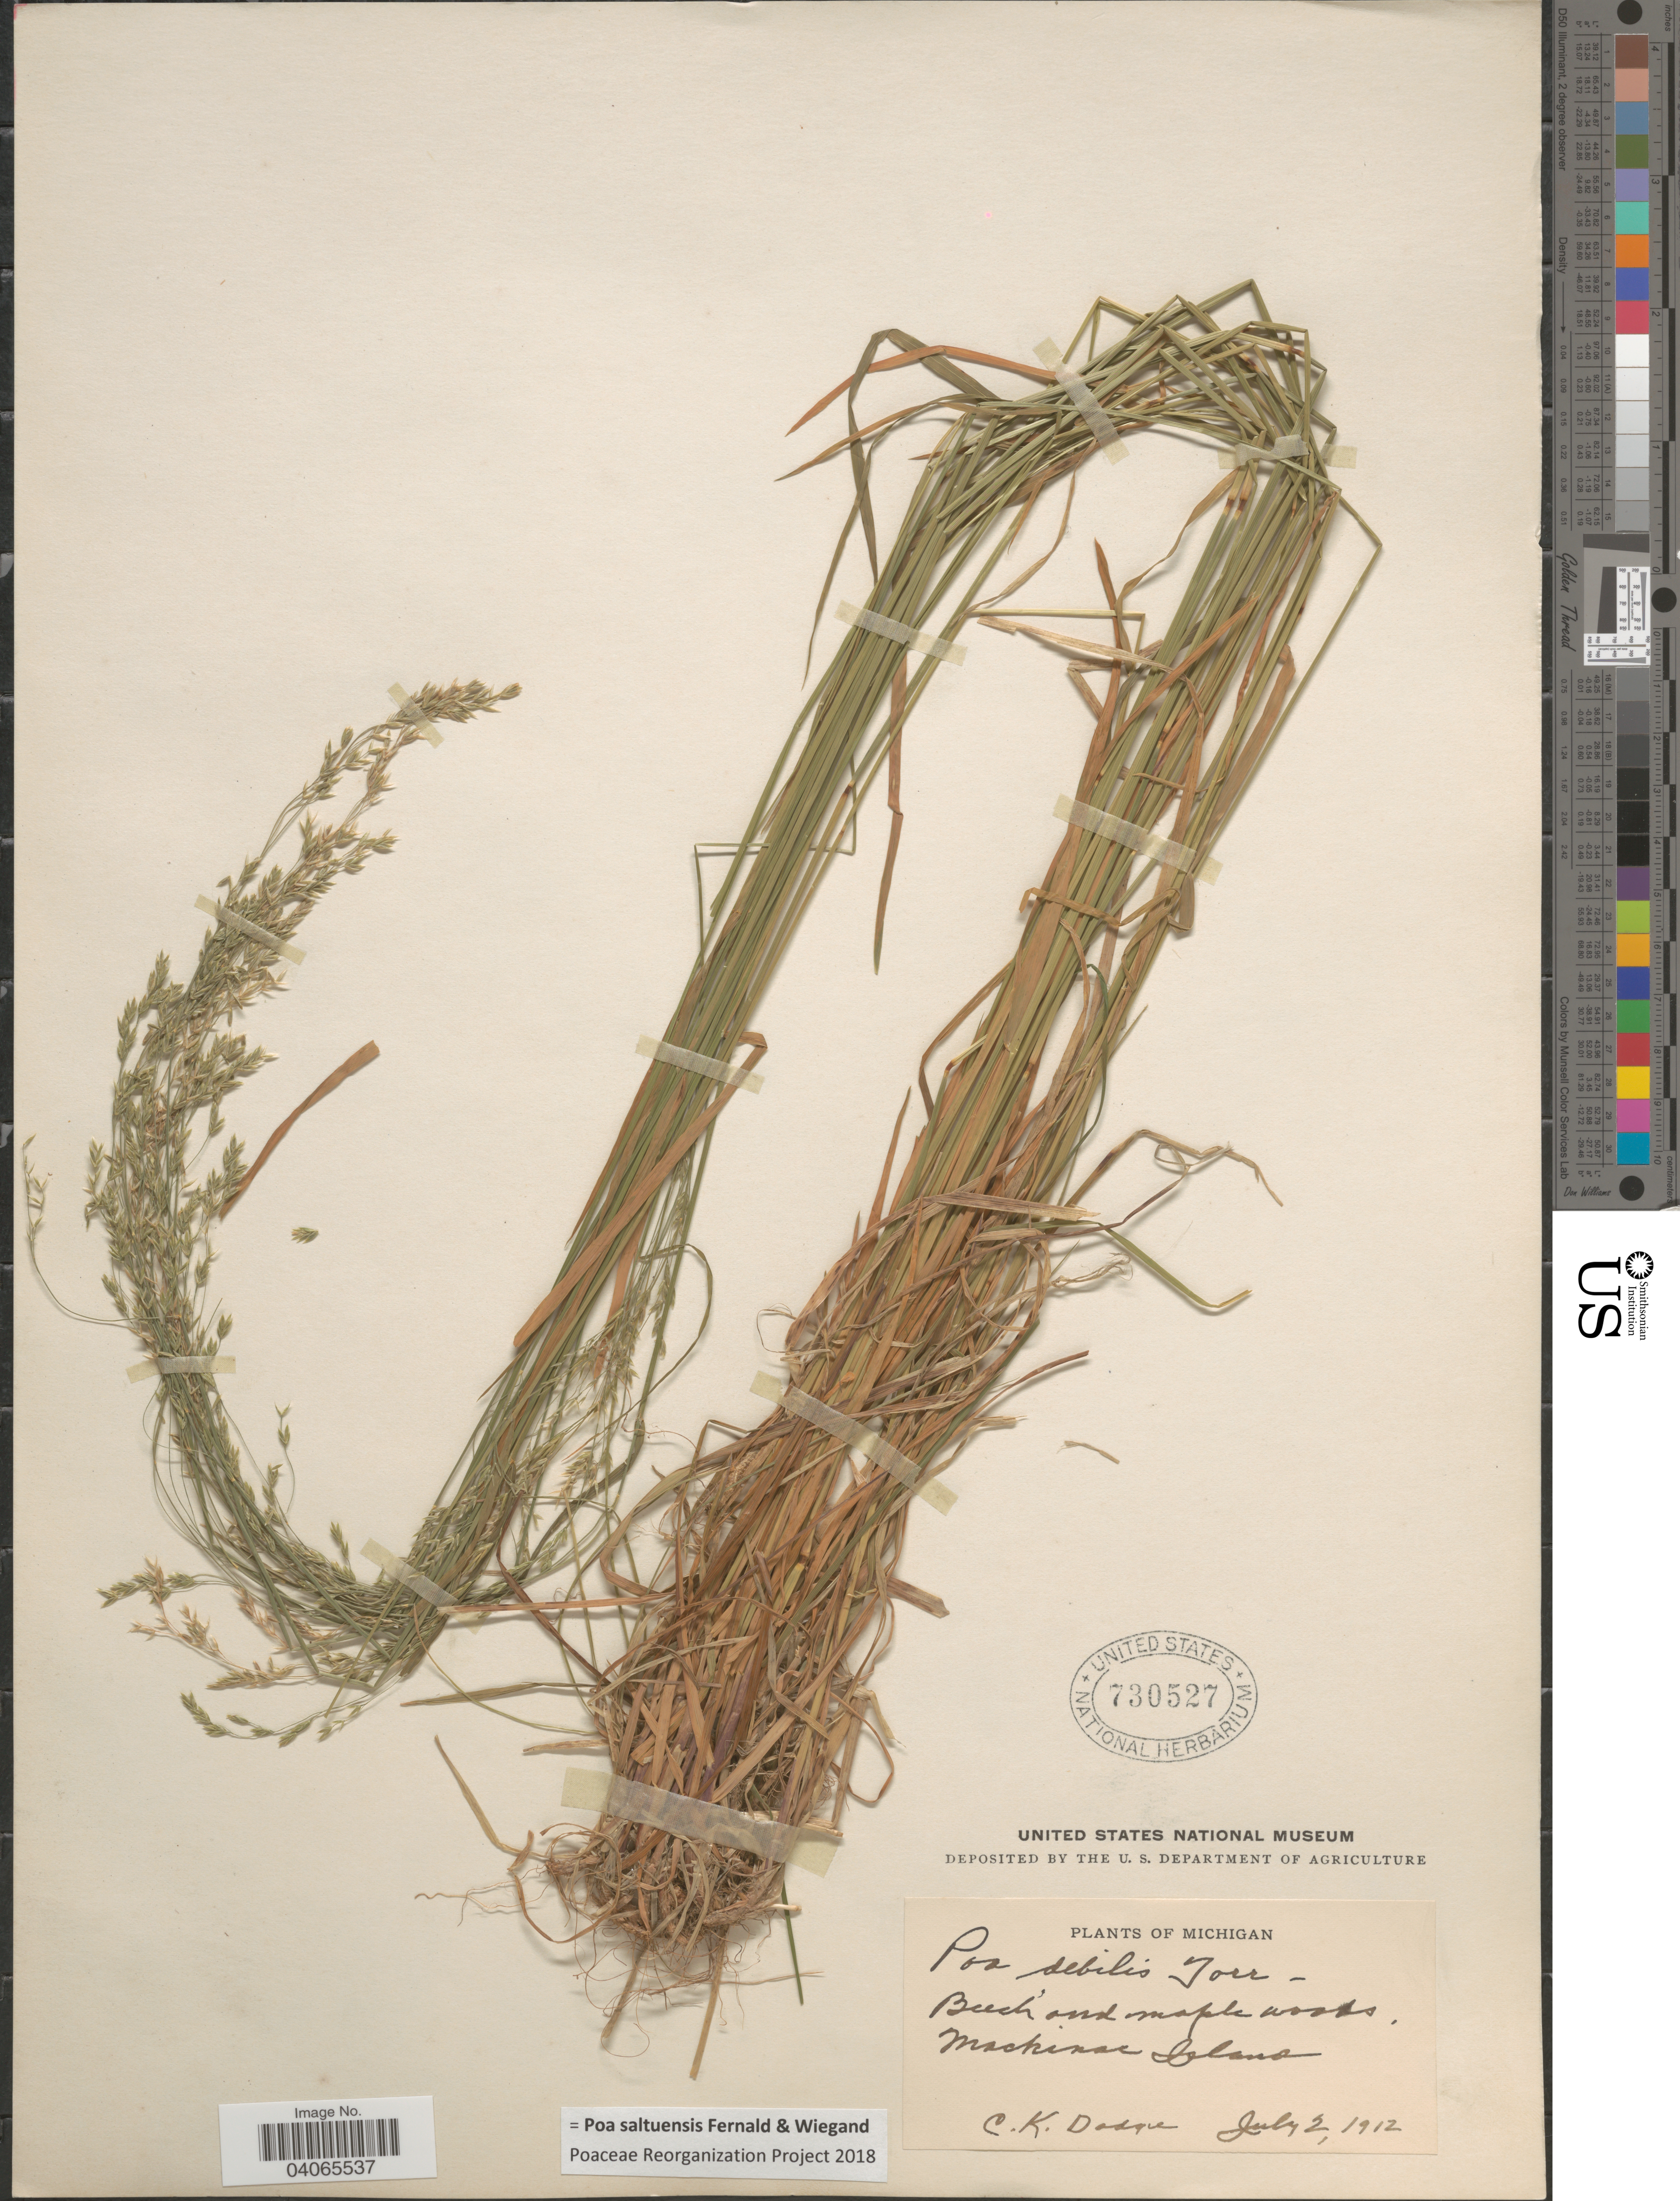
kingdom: Plantae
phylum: Tracheophyta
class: Liliopsida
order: Poales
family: Poaceae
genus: Poa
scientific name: Poa saltuensis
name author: Fernald & Wiegand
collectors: C. Dodge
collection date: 1912-07-02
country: United States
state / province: Michigan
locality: Beech and maple woods, Mackinac Island.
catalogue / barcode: US 730527